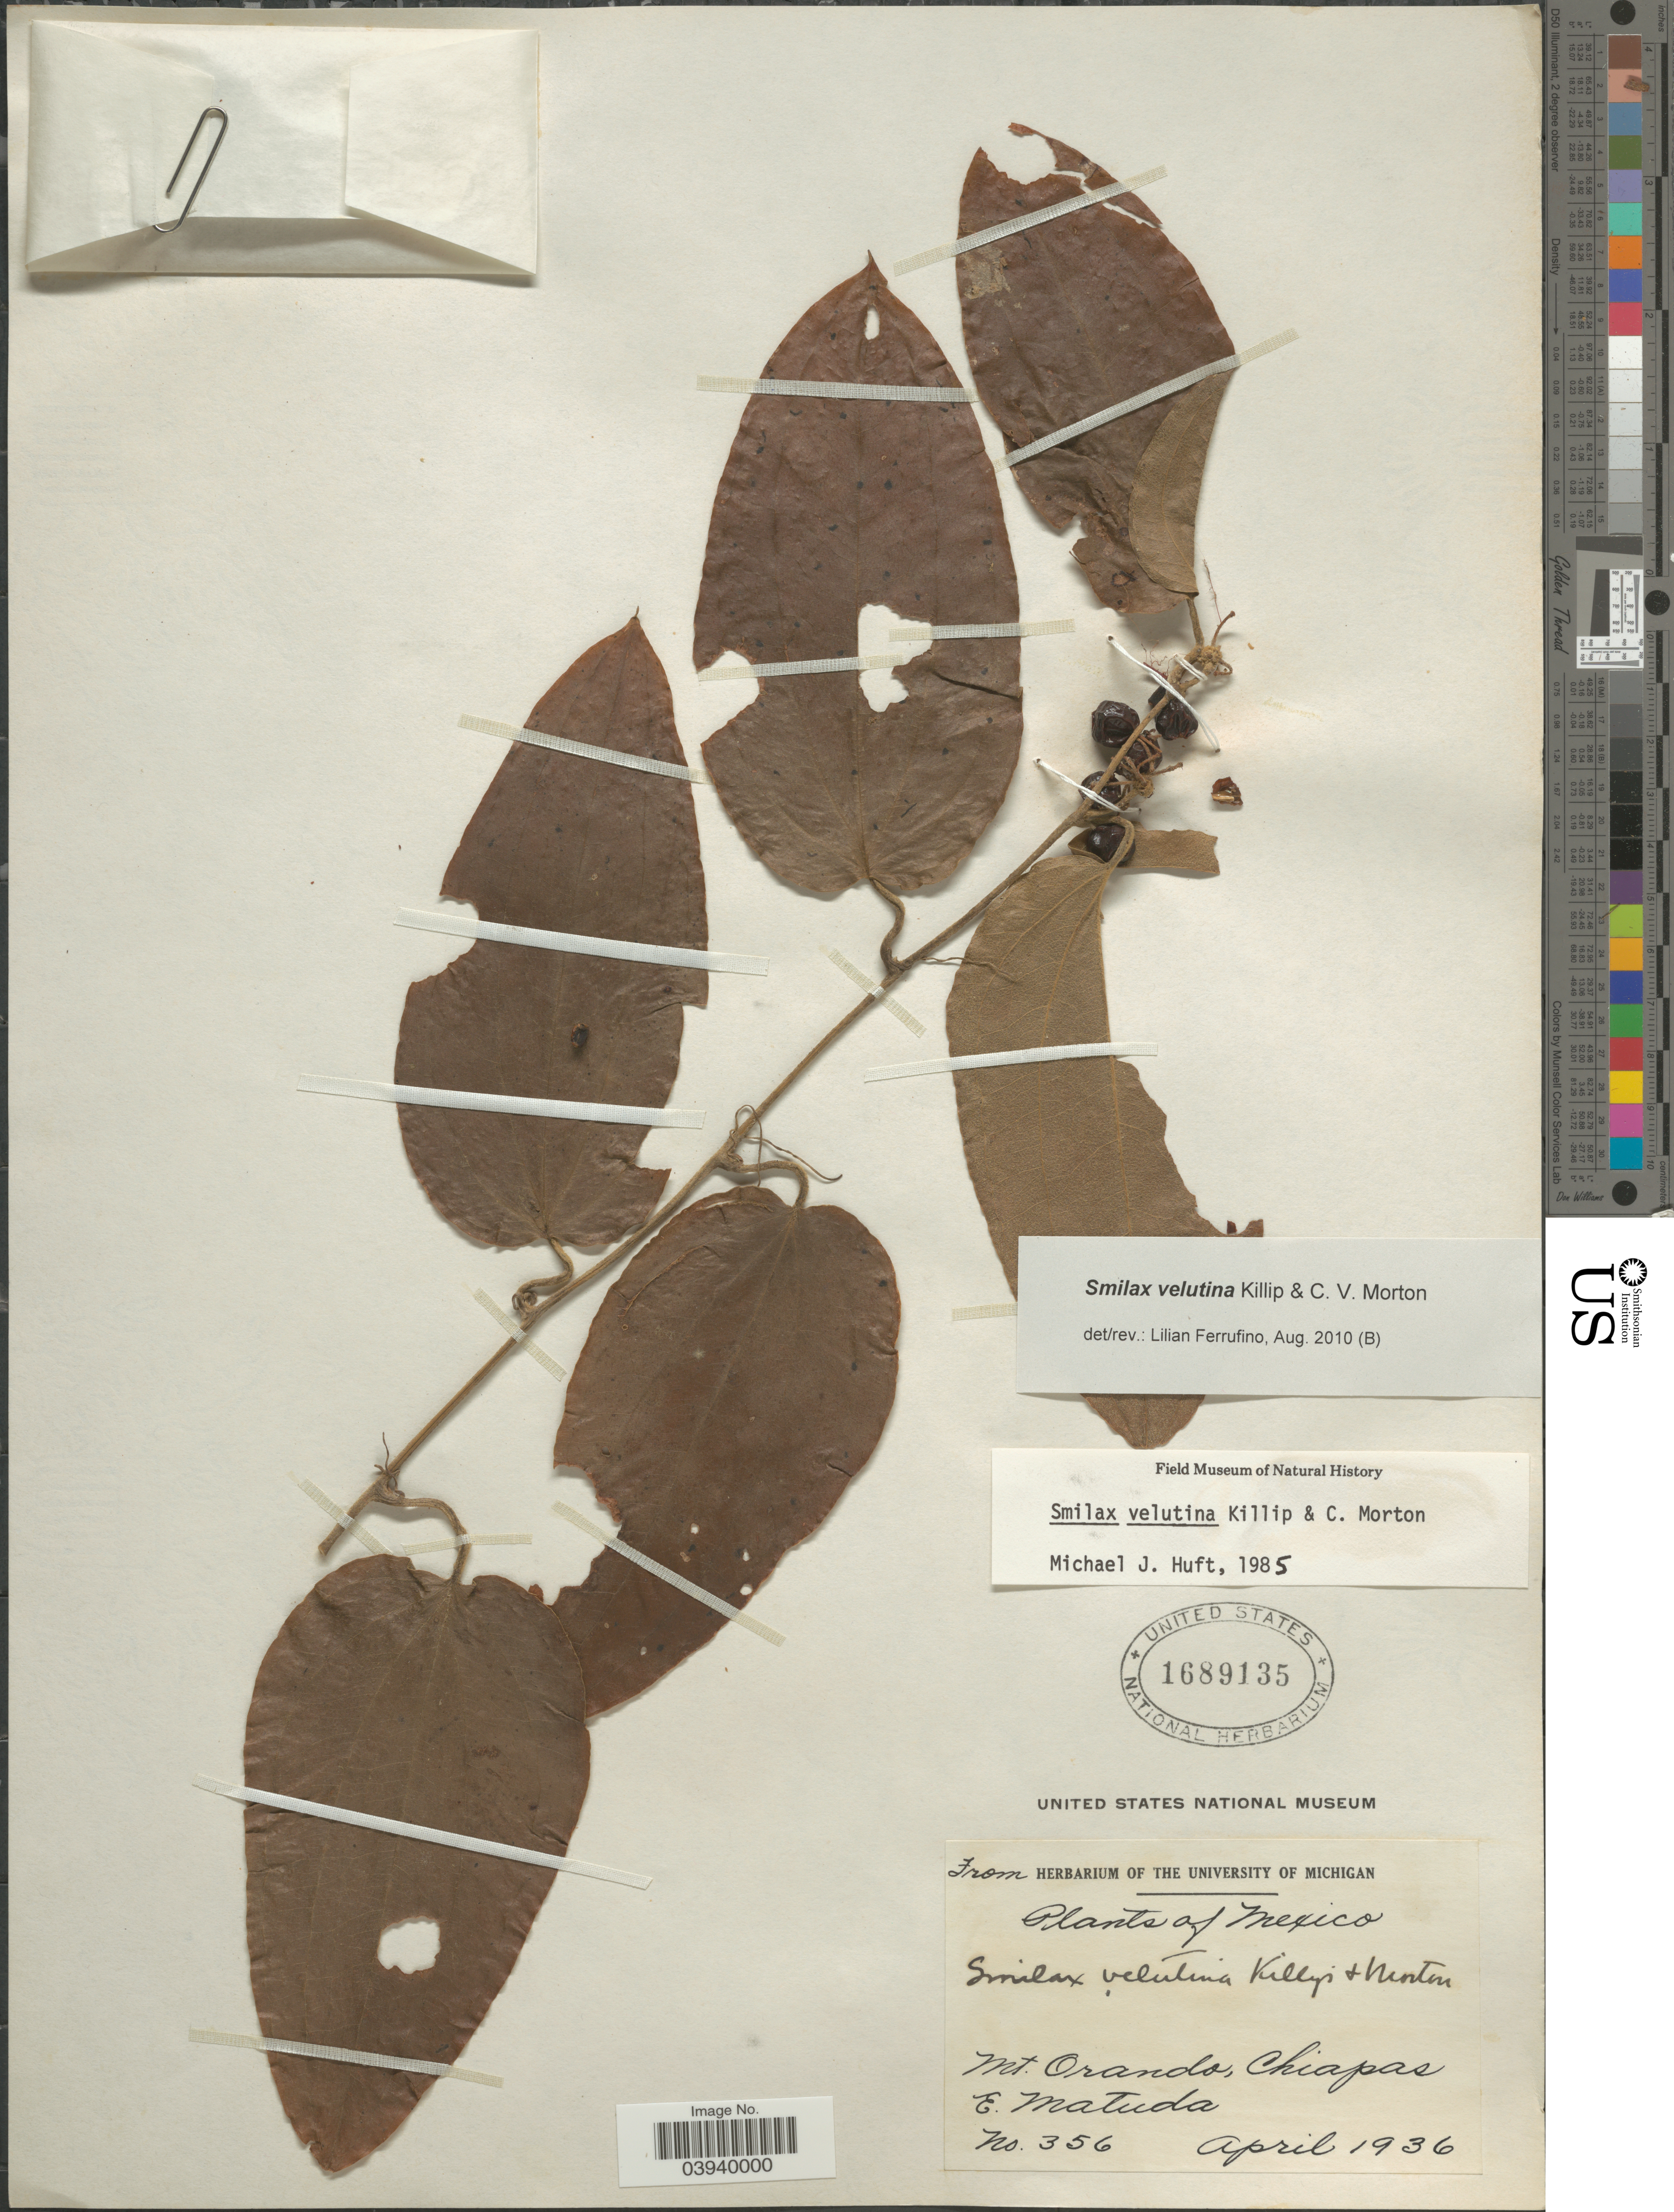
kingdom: Plantae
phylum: Tracheophyta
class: Liliopsida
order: Liliales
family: Smilacaceae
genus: Smilax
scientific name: Smilax velutina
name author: Killip & C.V. Morton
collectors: E. Matuda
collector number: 356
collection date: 1936-04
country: Mexico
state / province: Chiapas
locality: Mt. Ovando.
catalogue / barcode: US 1689135